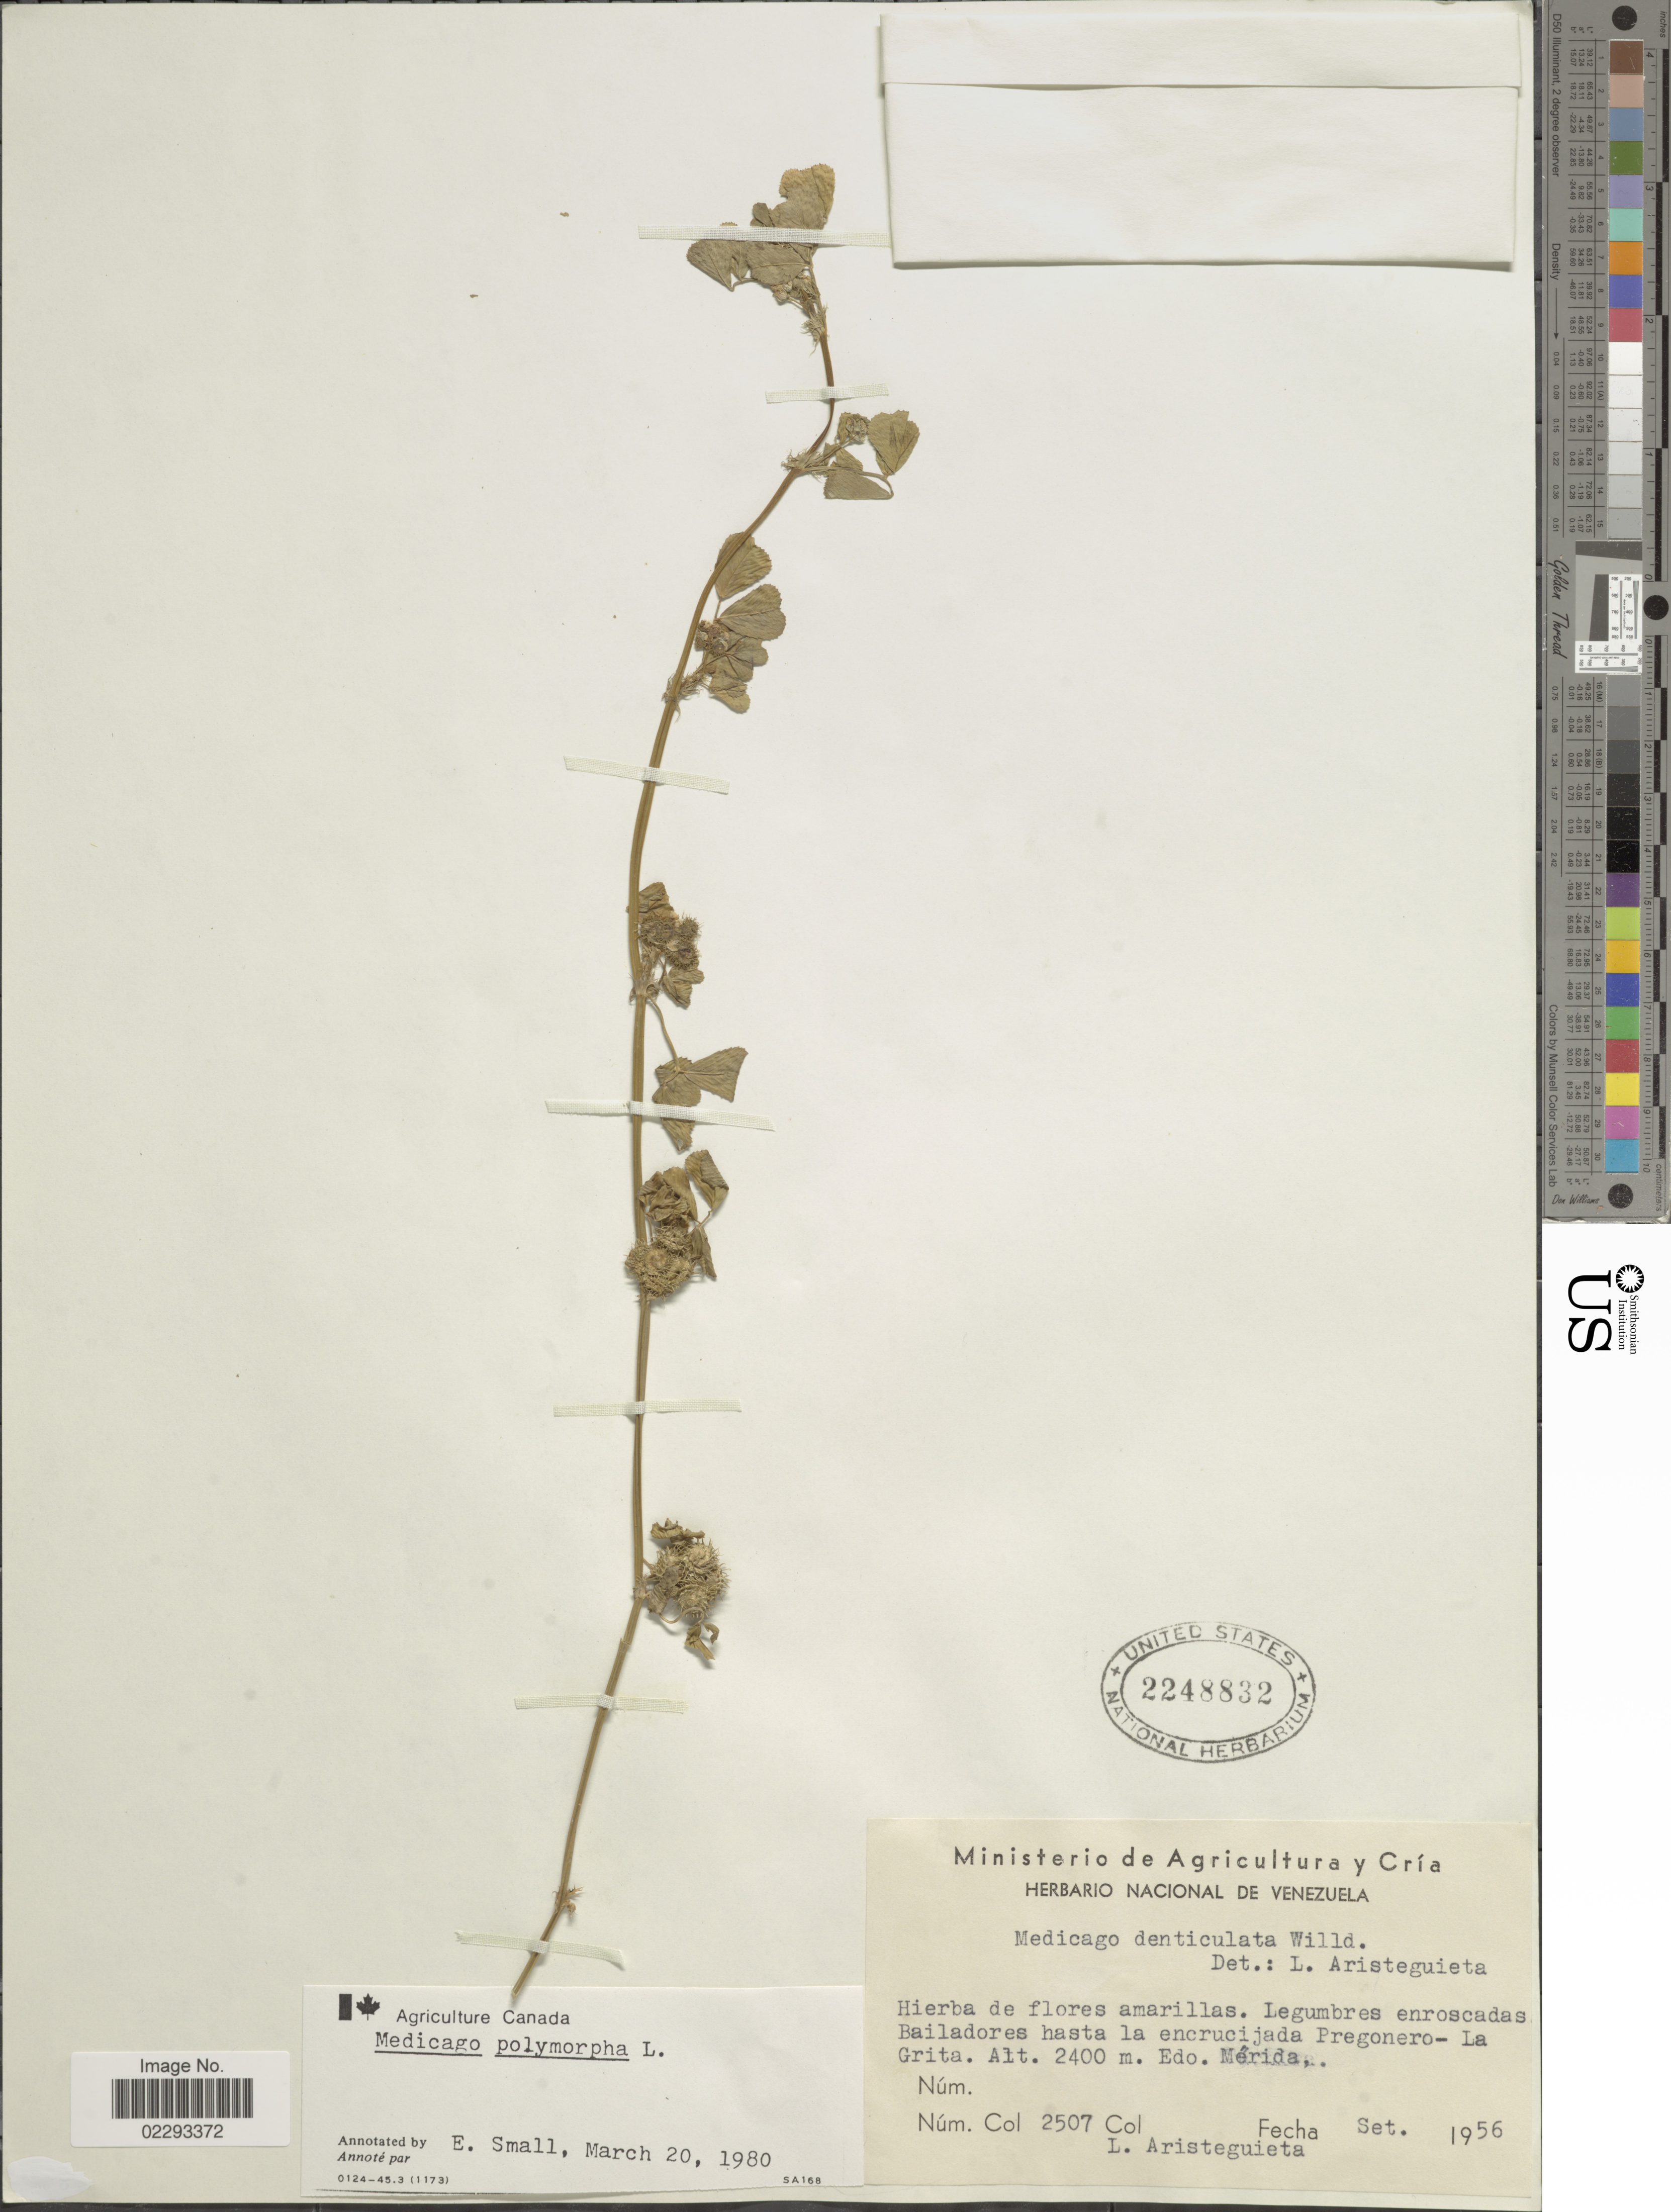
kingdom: Plantae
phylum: Tracheophyta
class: Magnoliopsida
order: Fabales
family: Fabaceae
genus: Medicago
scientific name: Medicago polymorpha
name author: L.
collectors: L. Aristeguieta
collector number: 2507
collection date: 1956-09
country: Venezuela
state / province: Mérida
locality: Bailadores hasta la encrucijada Pregonero- La Grita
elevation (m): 2400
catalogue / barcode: US 2248832